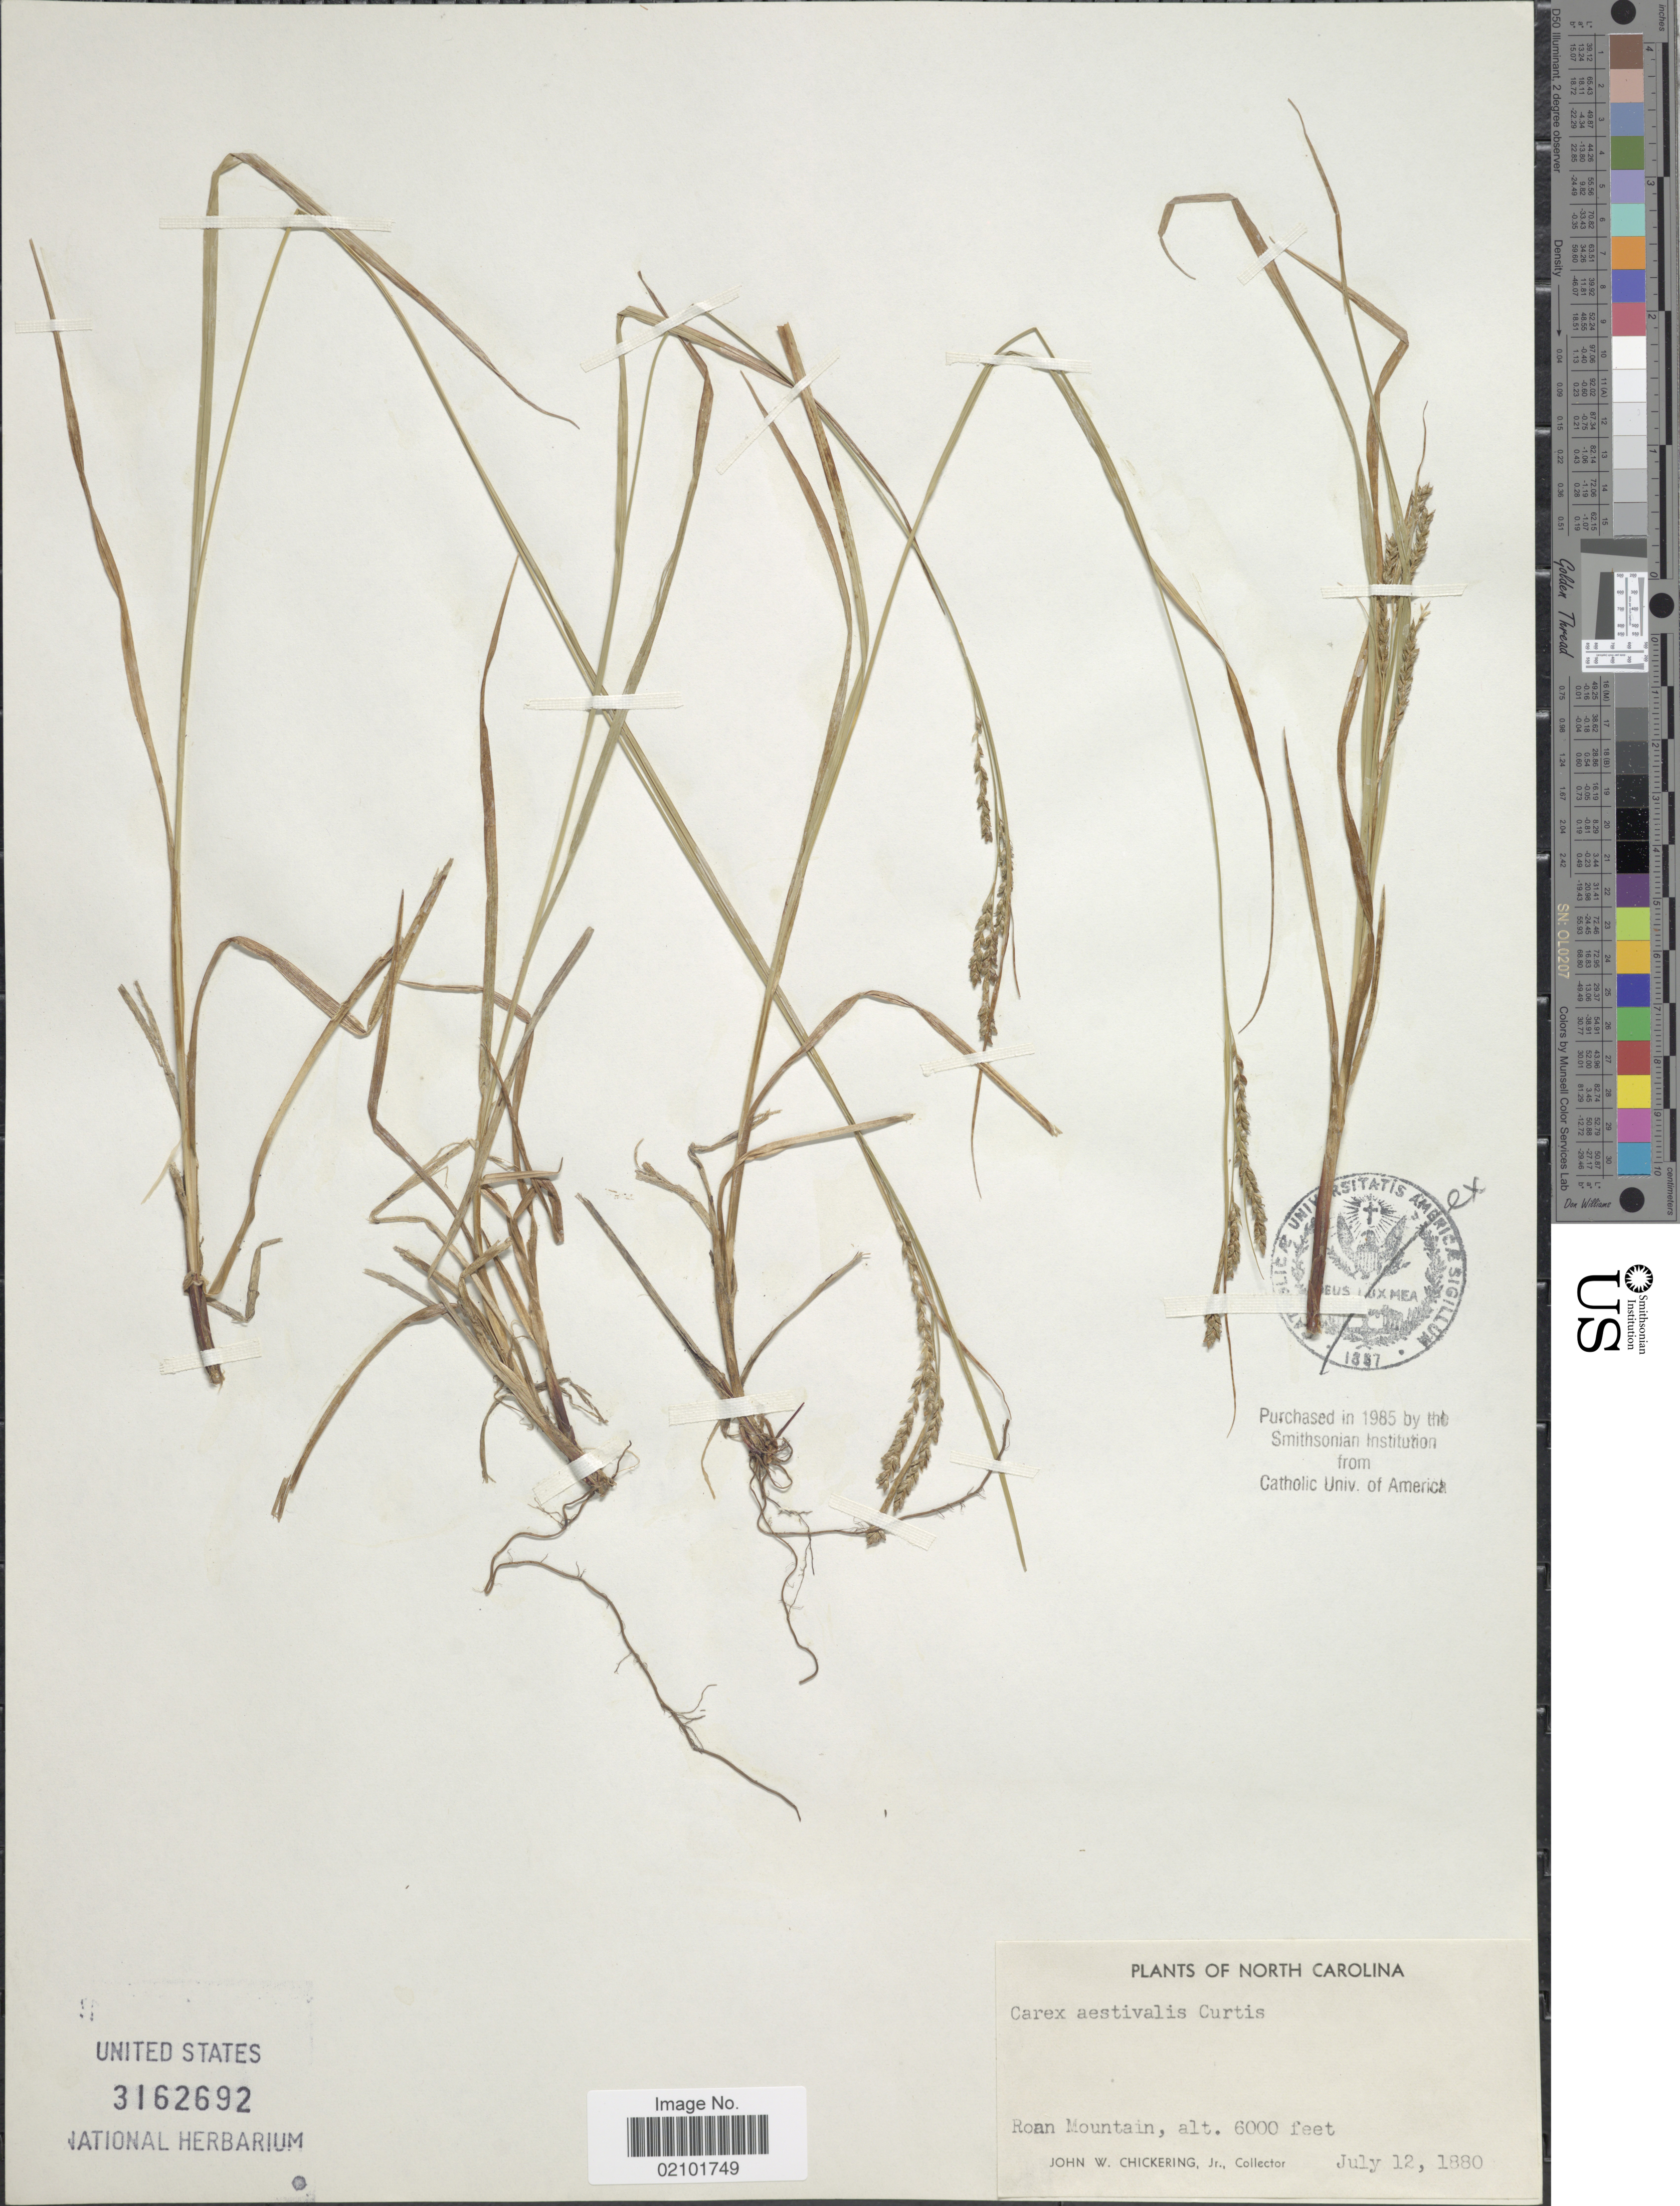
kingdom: Plantae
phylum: Tracheophyta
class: Liliopsida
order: Poales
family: Cyperaceae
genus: Carex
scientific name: Carex aestivalis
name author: M.A. Curtis ex A. Gray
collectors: J. Chickering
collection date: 1880-07-12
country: United States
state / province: North Carolina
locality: Roan Mountain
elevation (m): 1829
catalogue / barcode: US 3162692